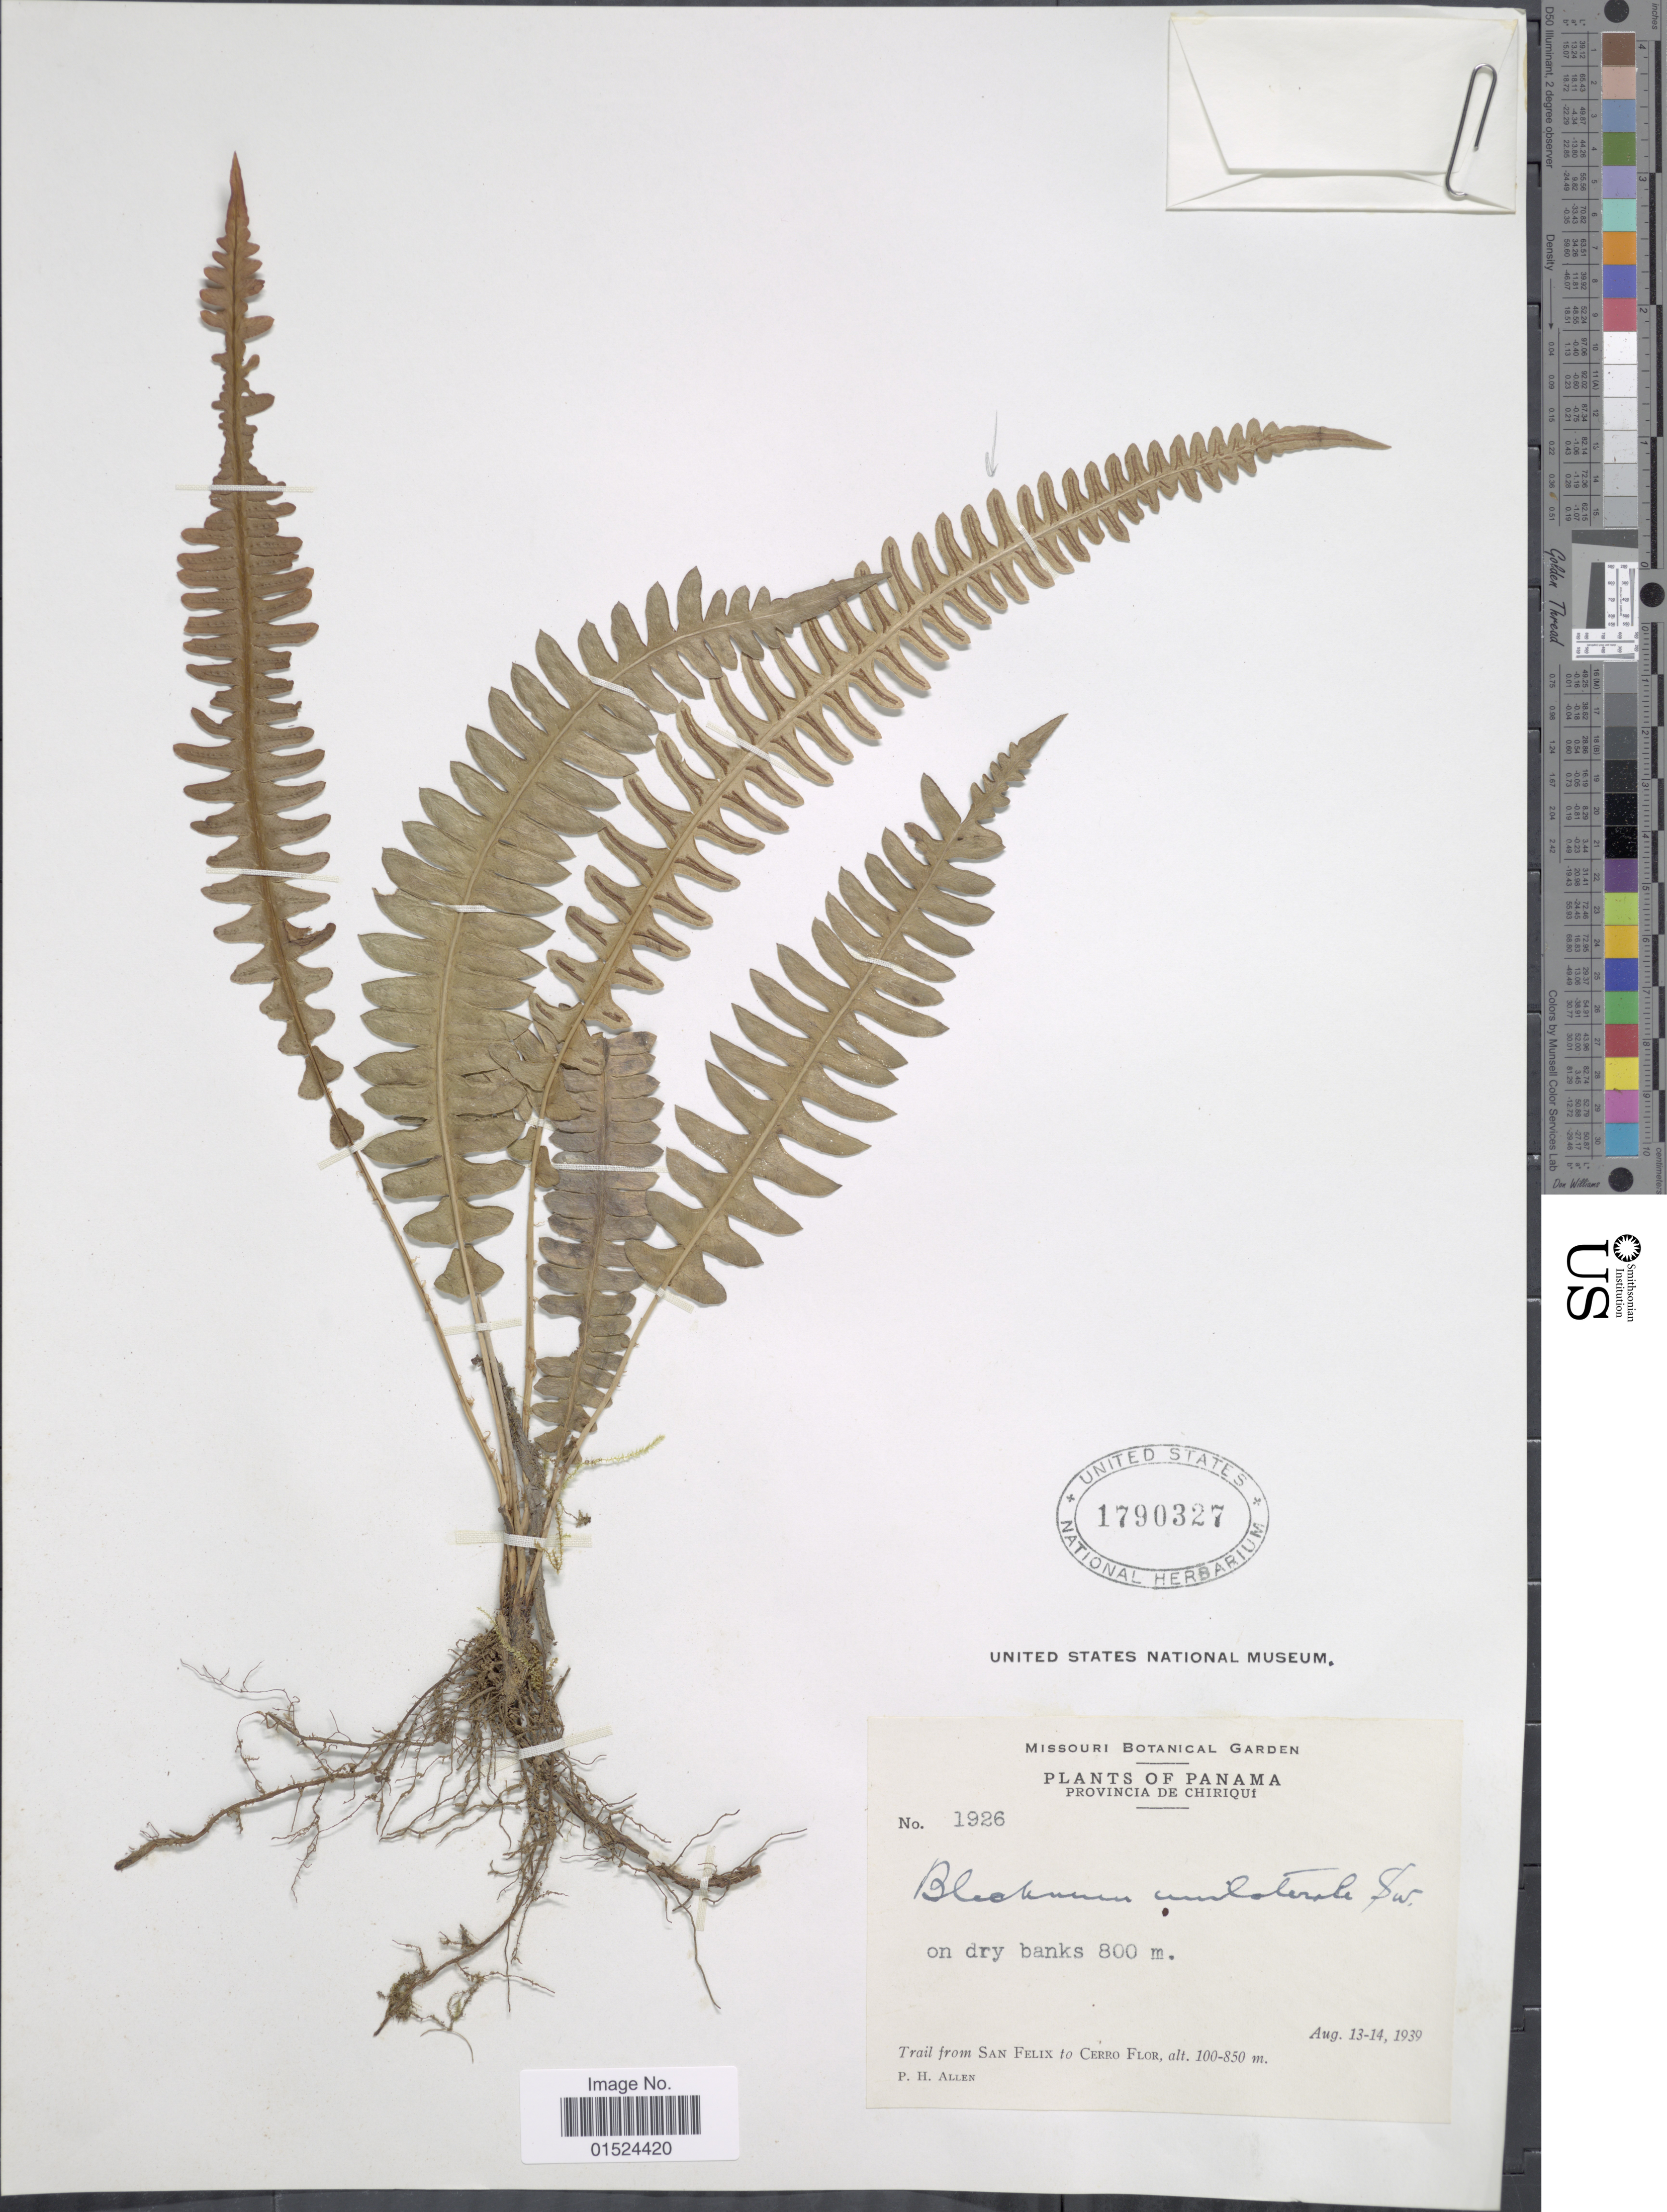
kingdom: Plantae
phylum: Tracheophyta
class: Polypodiopsida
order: Polypodiales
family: Blechnaceae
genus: Blechnum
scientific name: Blechnum polypodioides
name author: Raddi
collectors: P. H. Allen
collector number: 1926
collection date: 1939-08-13/1939-08-14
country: Panama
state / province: Chiriqui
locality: Trail from San Felix to Cerro Flor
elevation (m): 100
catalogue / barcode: US 1790327